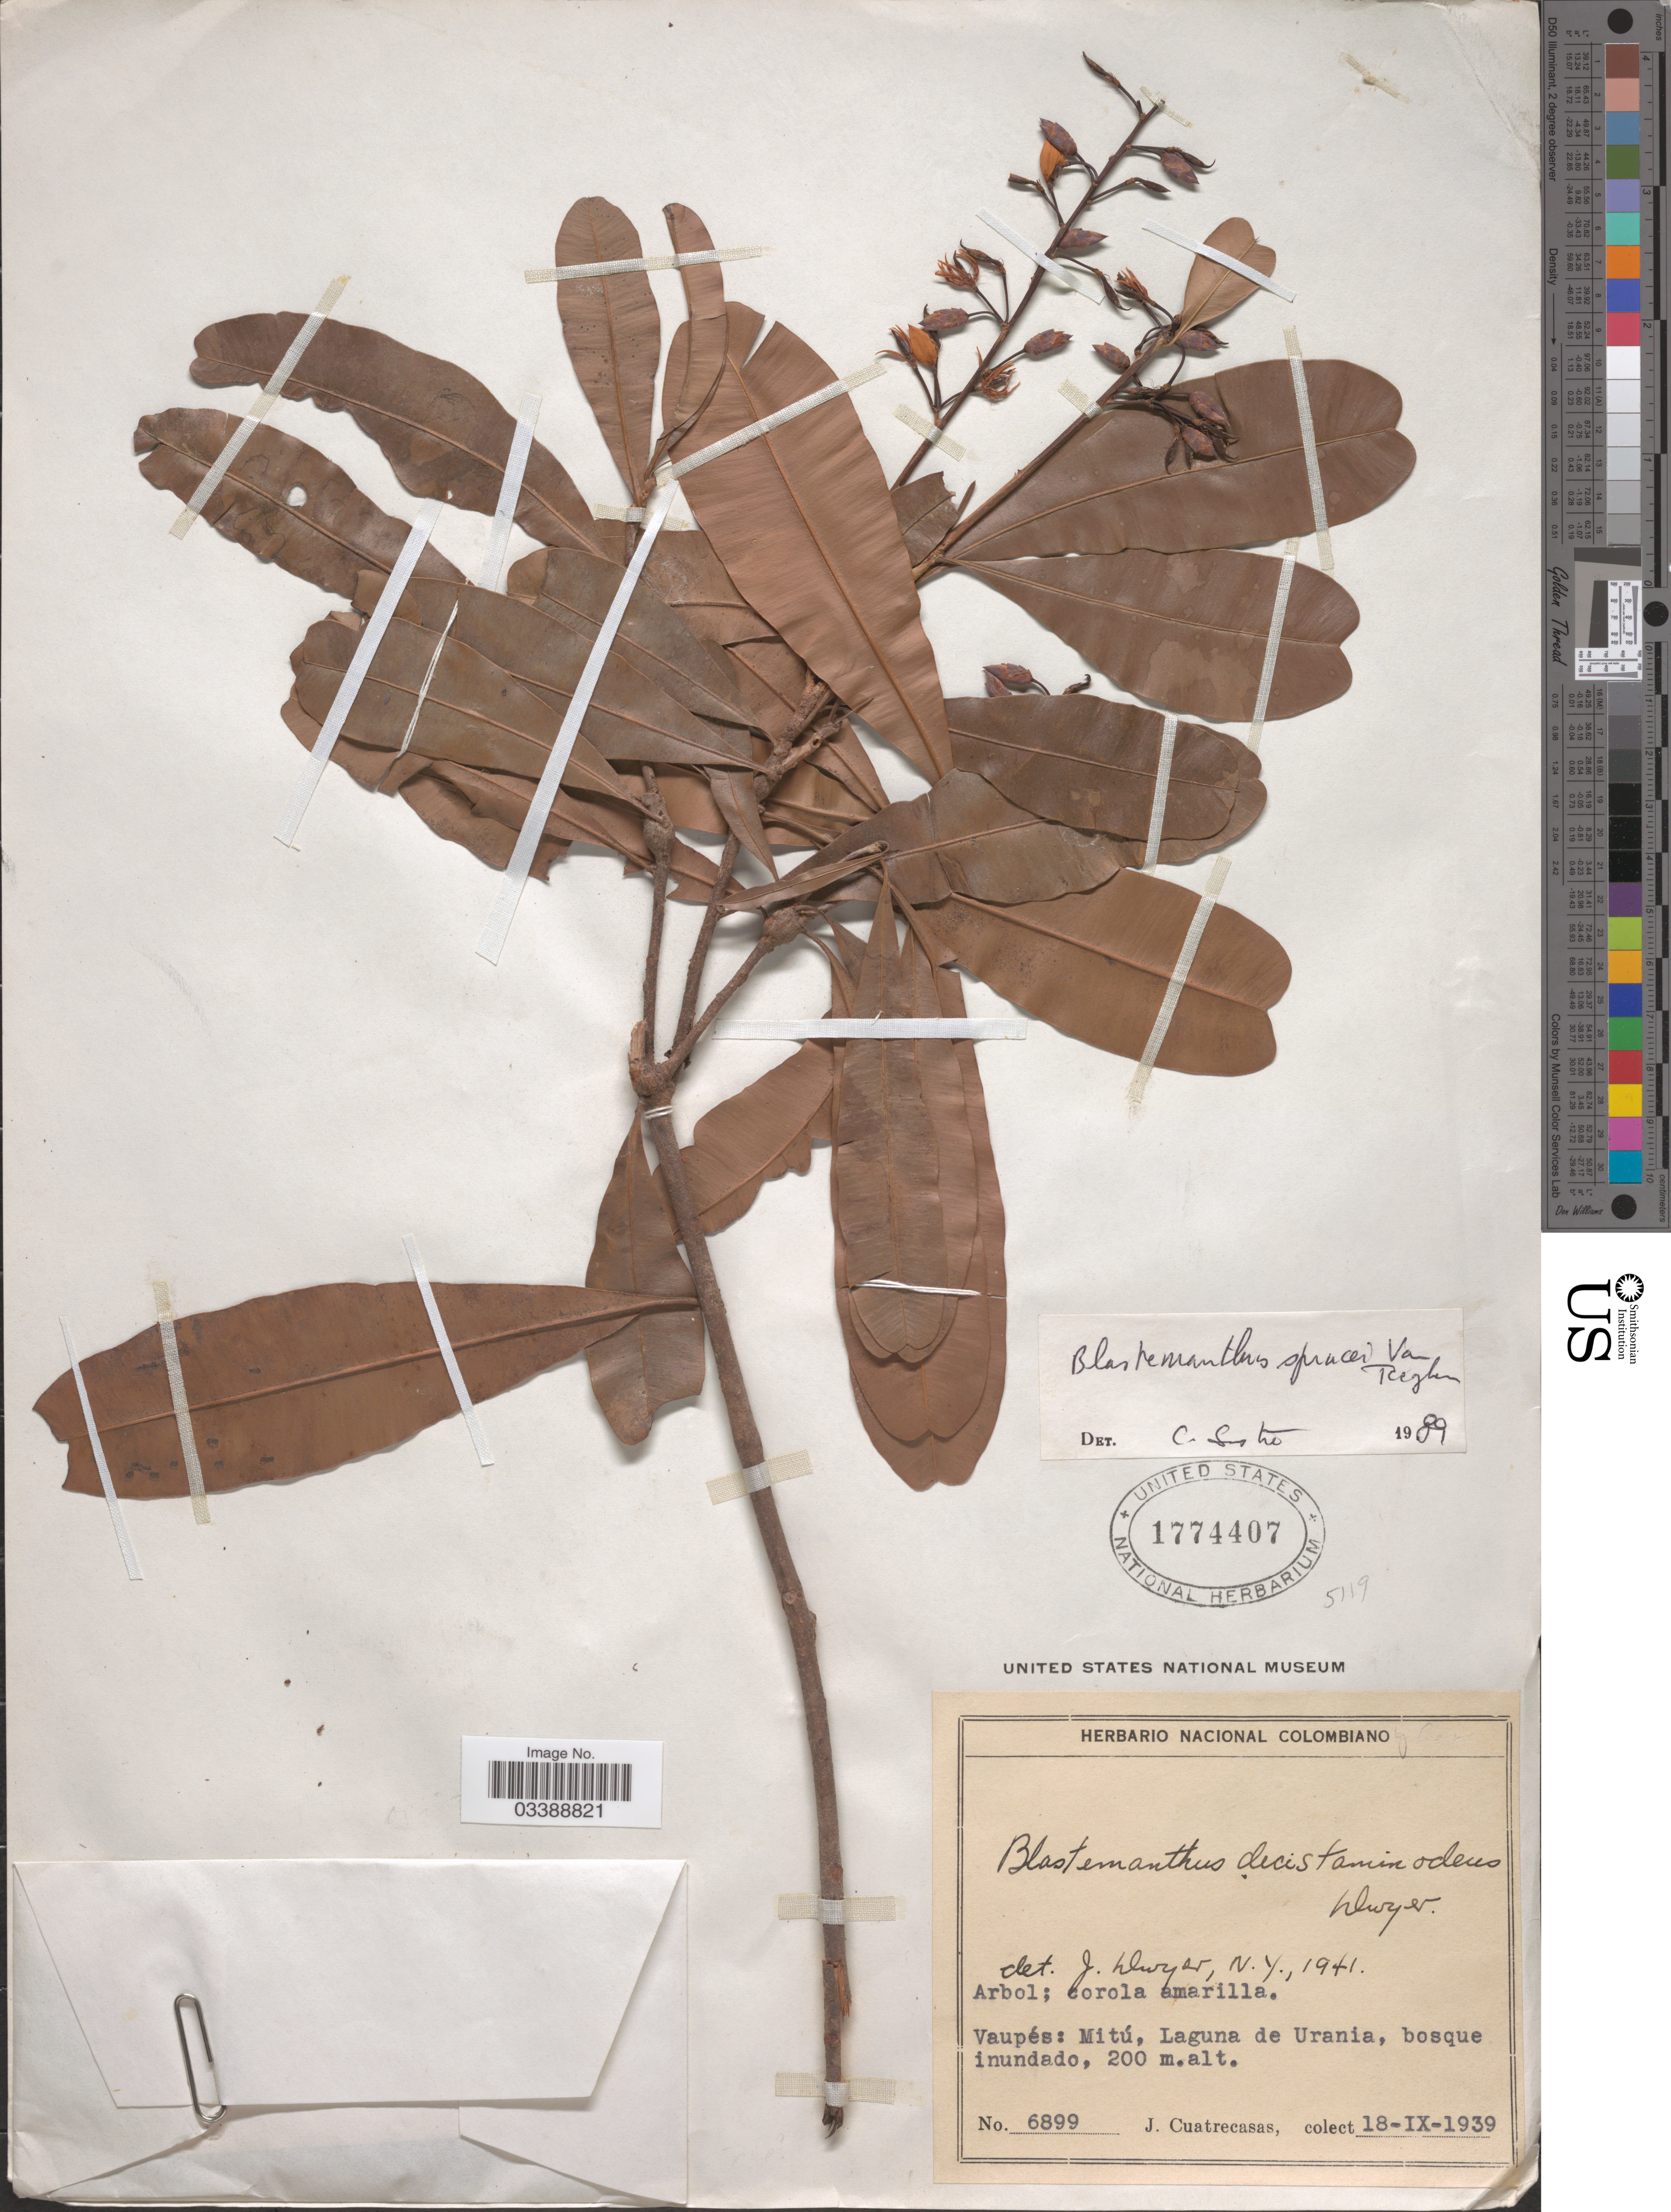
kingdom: Plantae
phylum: Tracheophyta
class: Magnoliopsida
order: Malpighiales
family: Ochnaceae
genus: Blastemanthus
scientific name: Blastemanthus sprucei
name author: Tiegh.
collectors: J. Cuatrecasas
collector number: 6899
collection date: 1939-09-18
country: Colombia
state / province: Vaupés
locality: Mitú, Laguna de Urania.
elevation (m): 200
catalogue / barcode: US 1774407